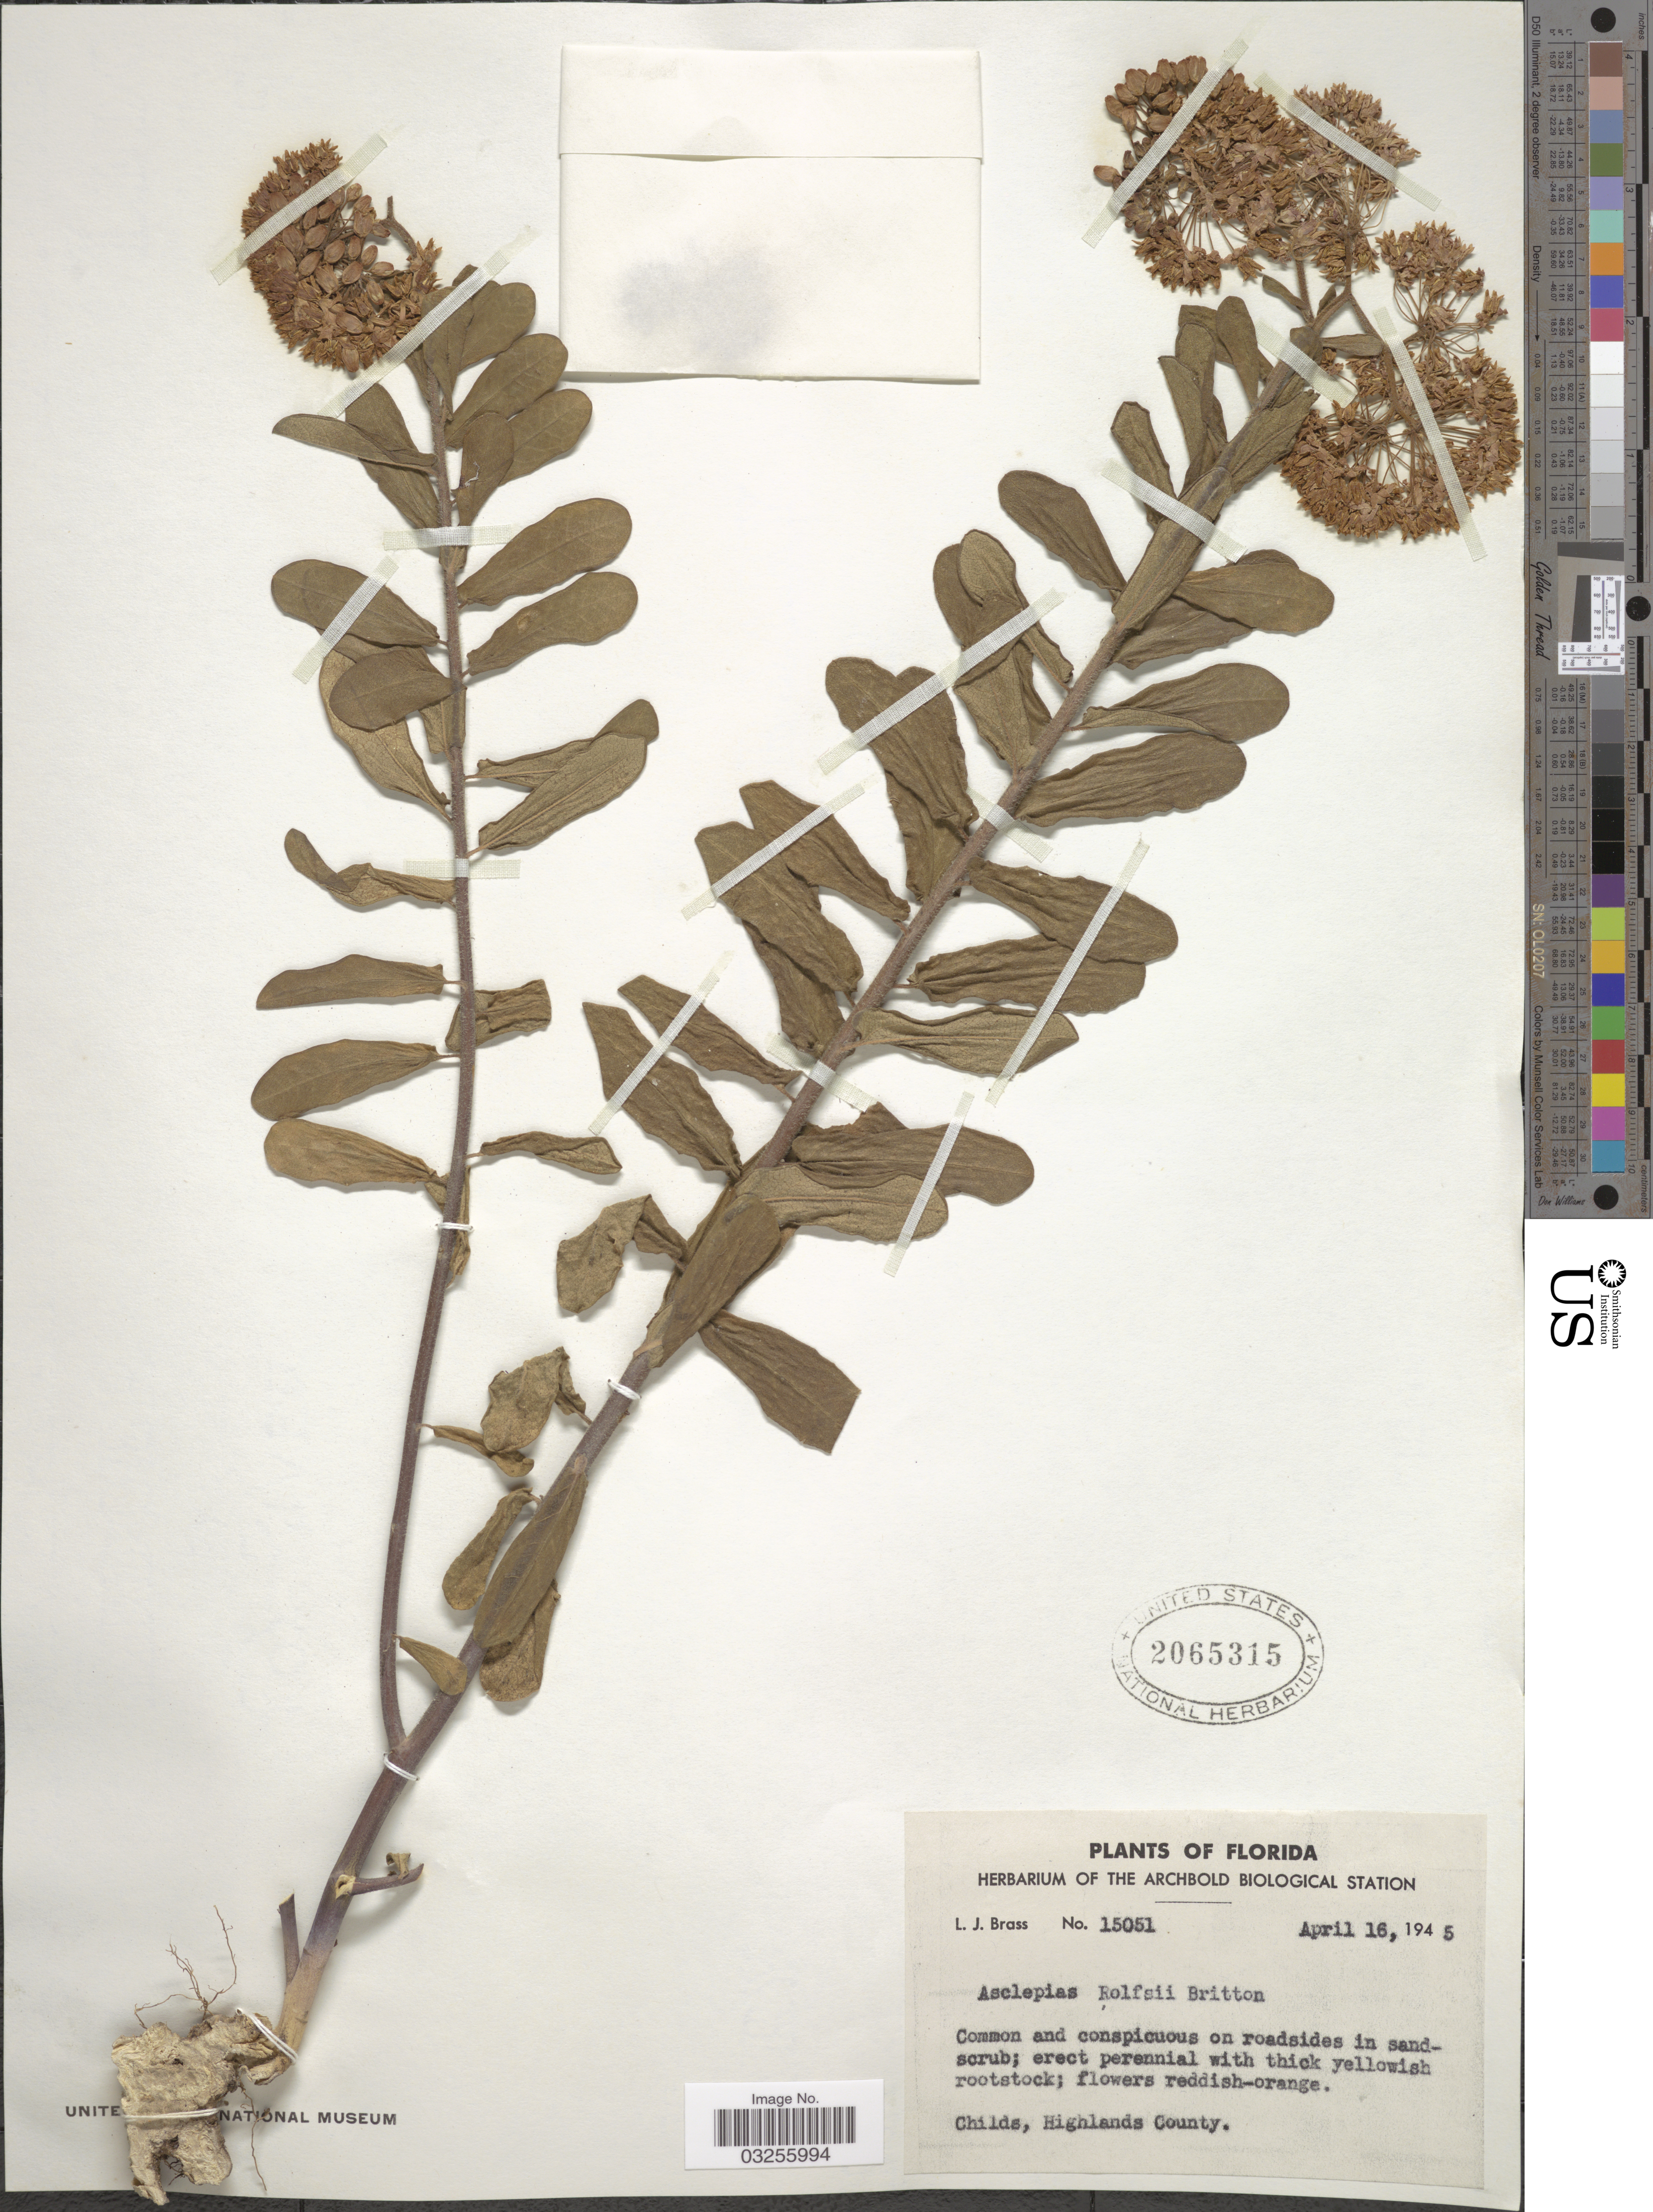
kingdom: Plantae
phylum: Tracheophyta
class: Magnoliopsida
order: Gentianales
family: Apocynaceae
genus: Asclepias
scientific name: Asclepias tuberosa var. rolfsii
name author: ( ex Vail) Shinners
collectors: L. J. Brass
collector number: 15051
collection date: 1945-04-16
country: United States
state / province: Florida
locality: Childs, Highlands County.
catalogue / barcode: US 2065315